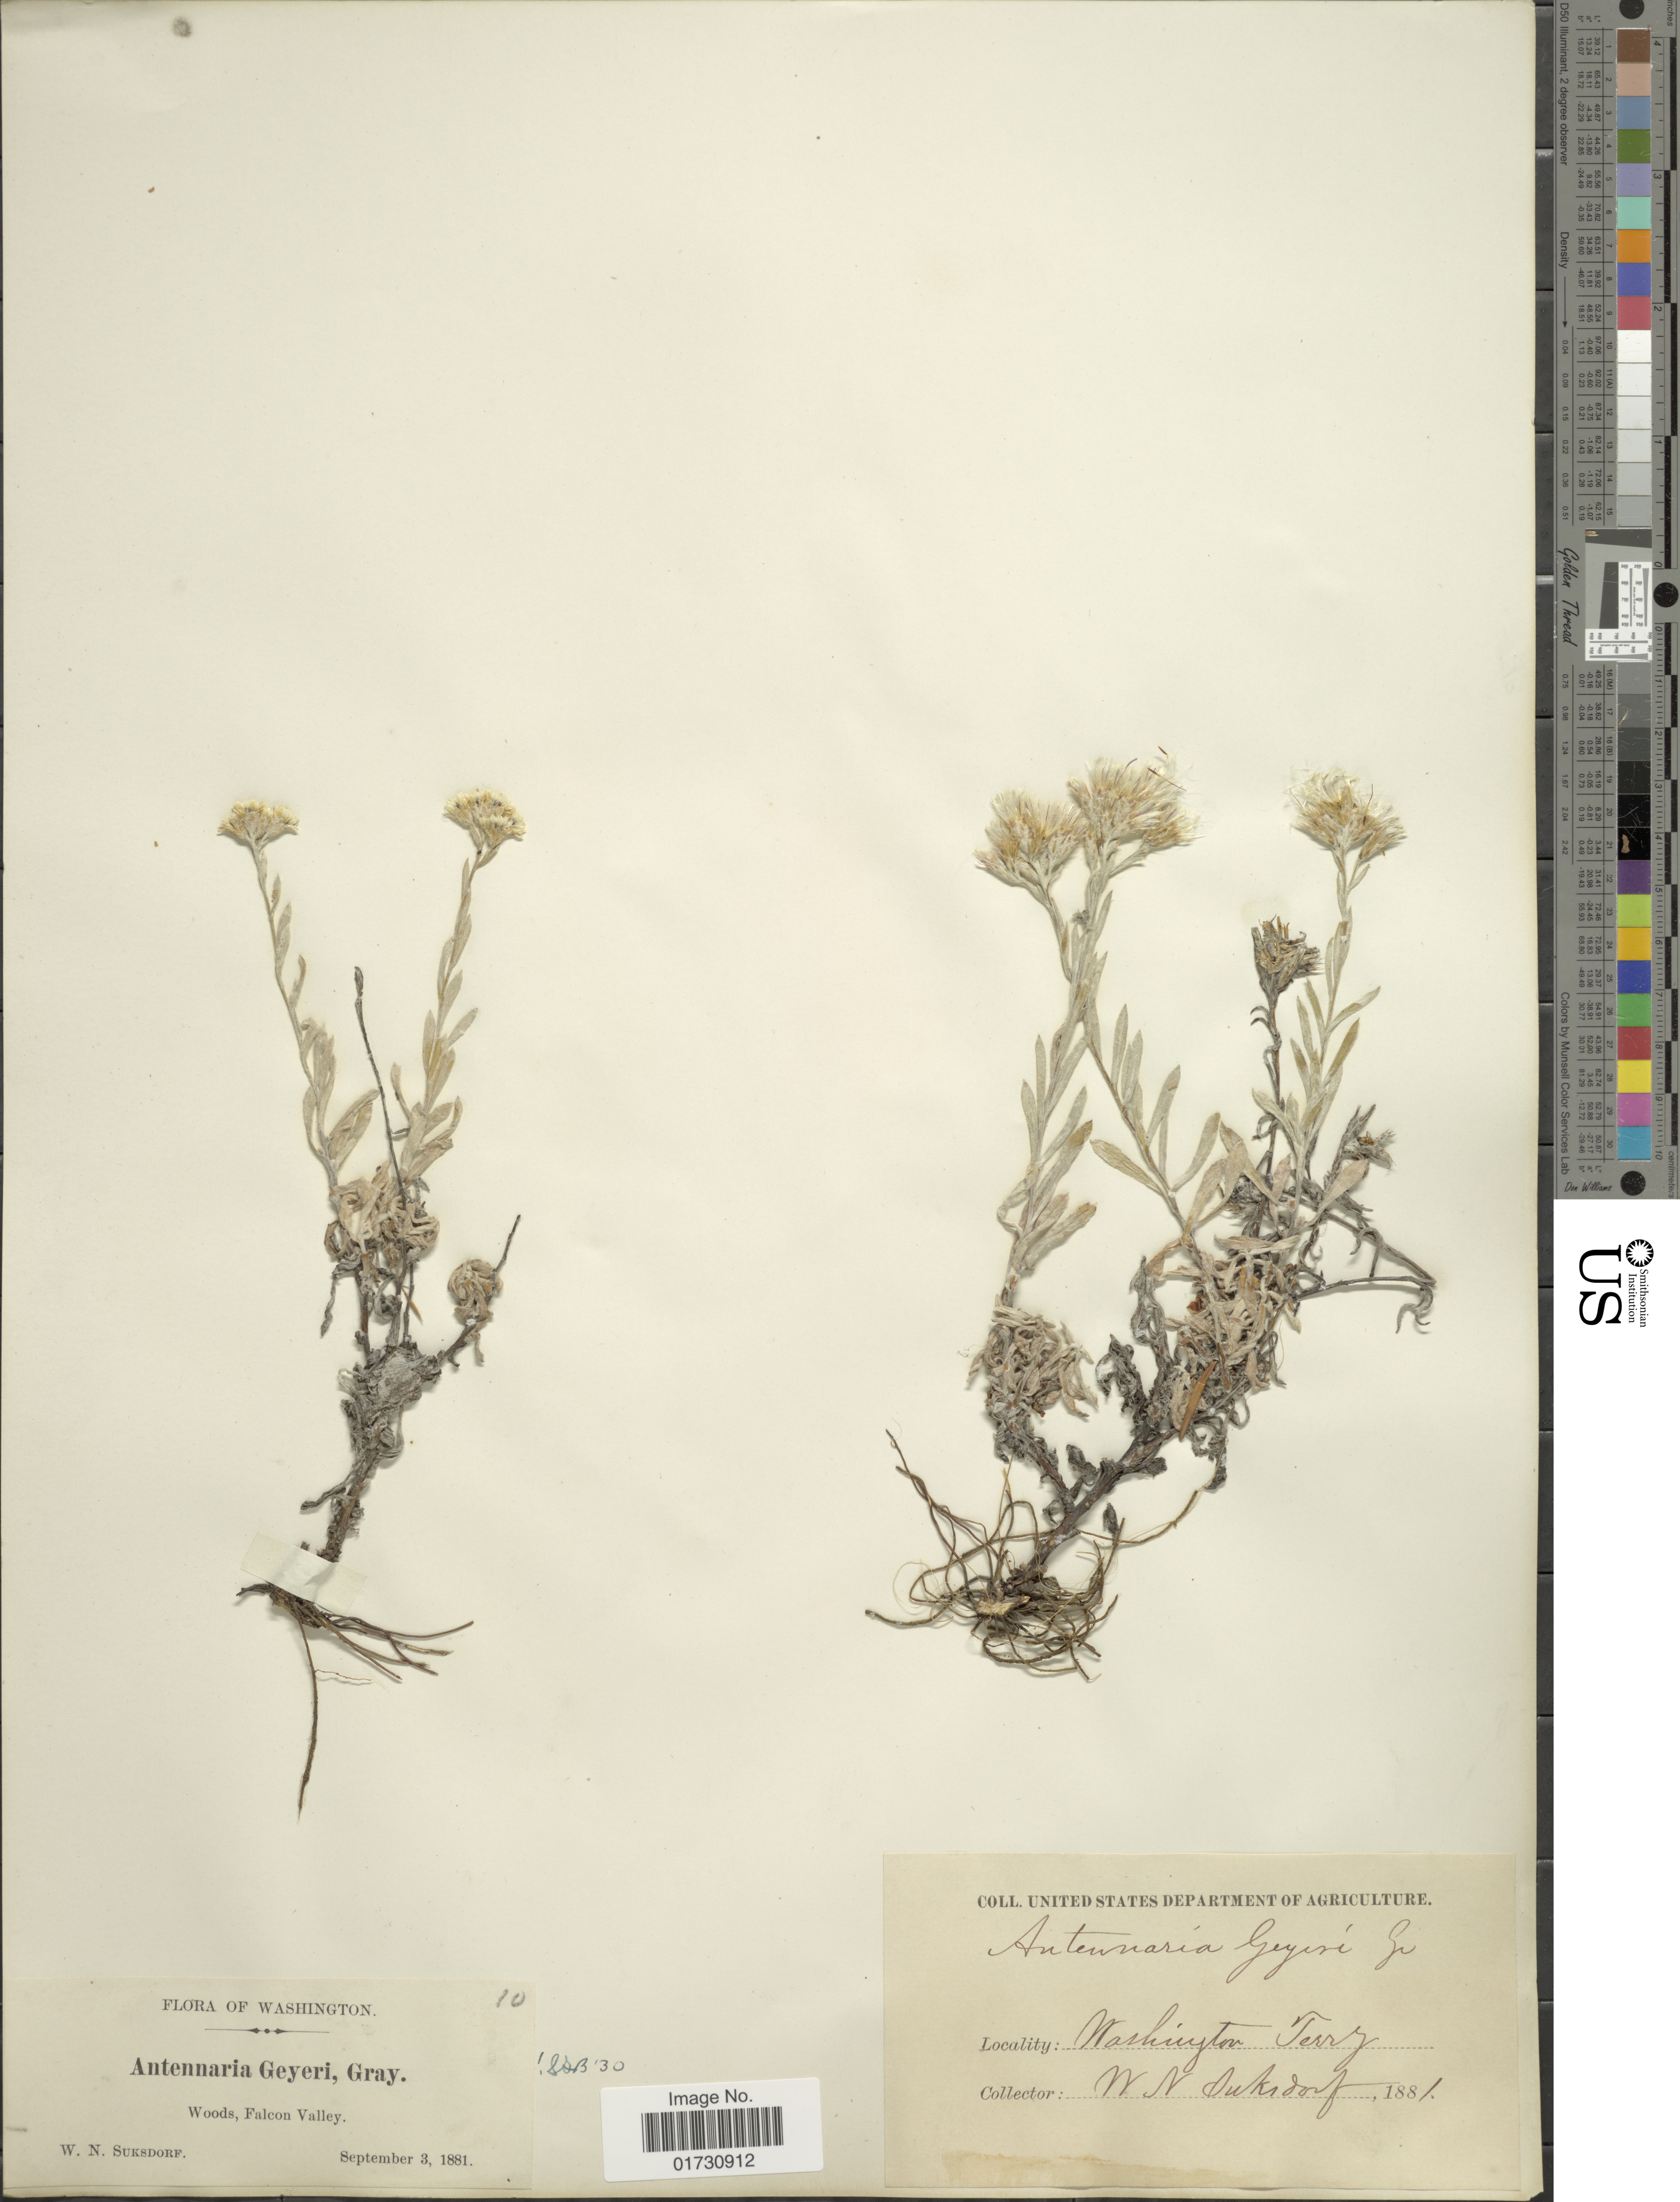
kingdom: Plantae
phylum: Tracheophyta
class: Magnoliopsida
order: Asterales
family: Asteraceae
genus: Antennaria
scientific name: Antennaria geyeri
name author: A. Gray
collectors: W. N. Suksdorf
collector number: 10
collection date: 1881-09-03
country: United States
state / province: Washington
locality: Woods, Falcon Valley